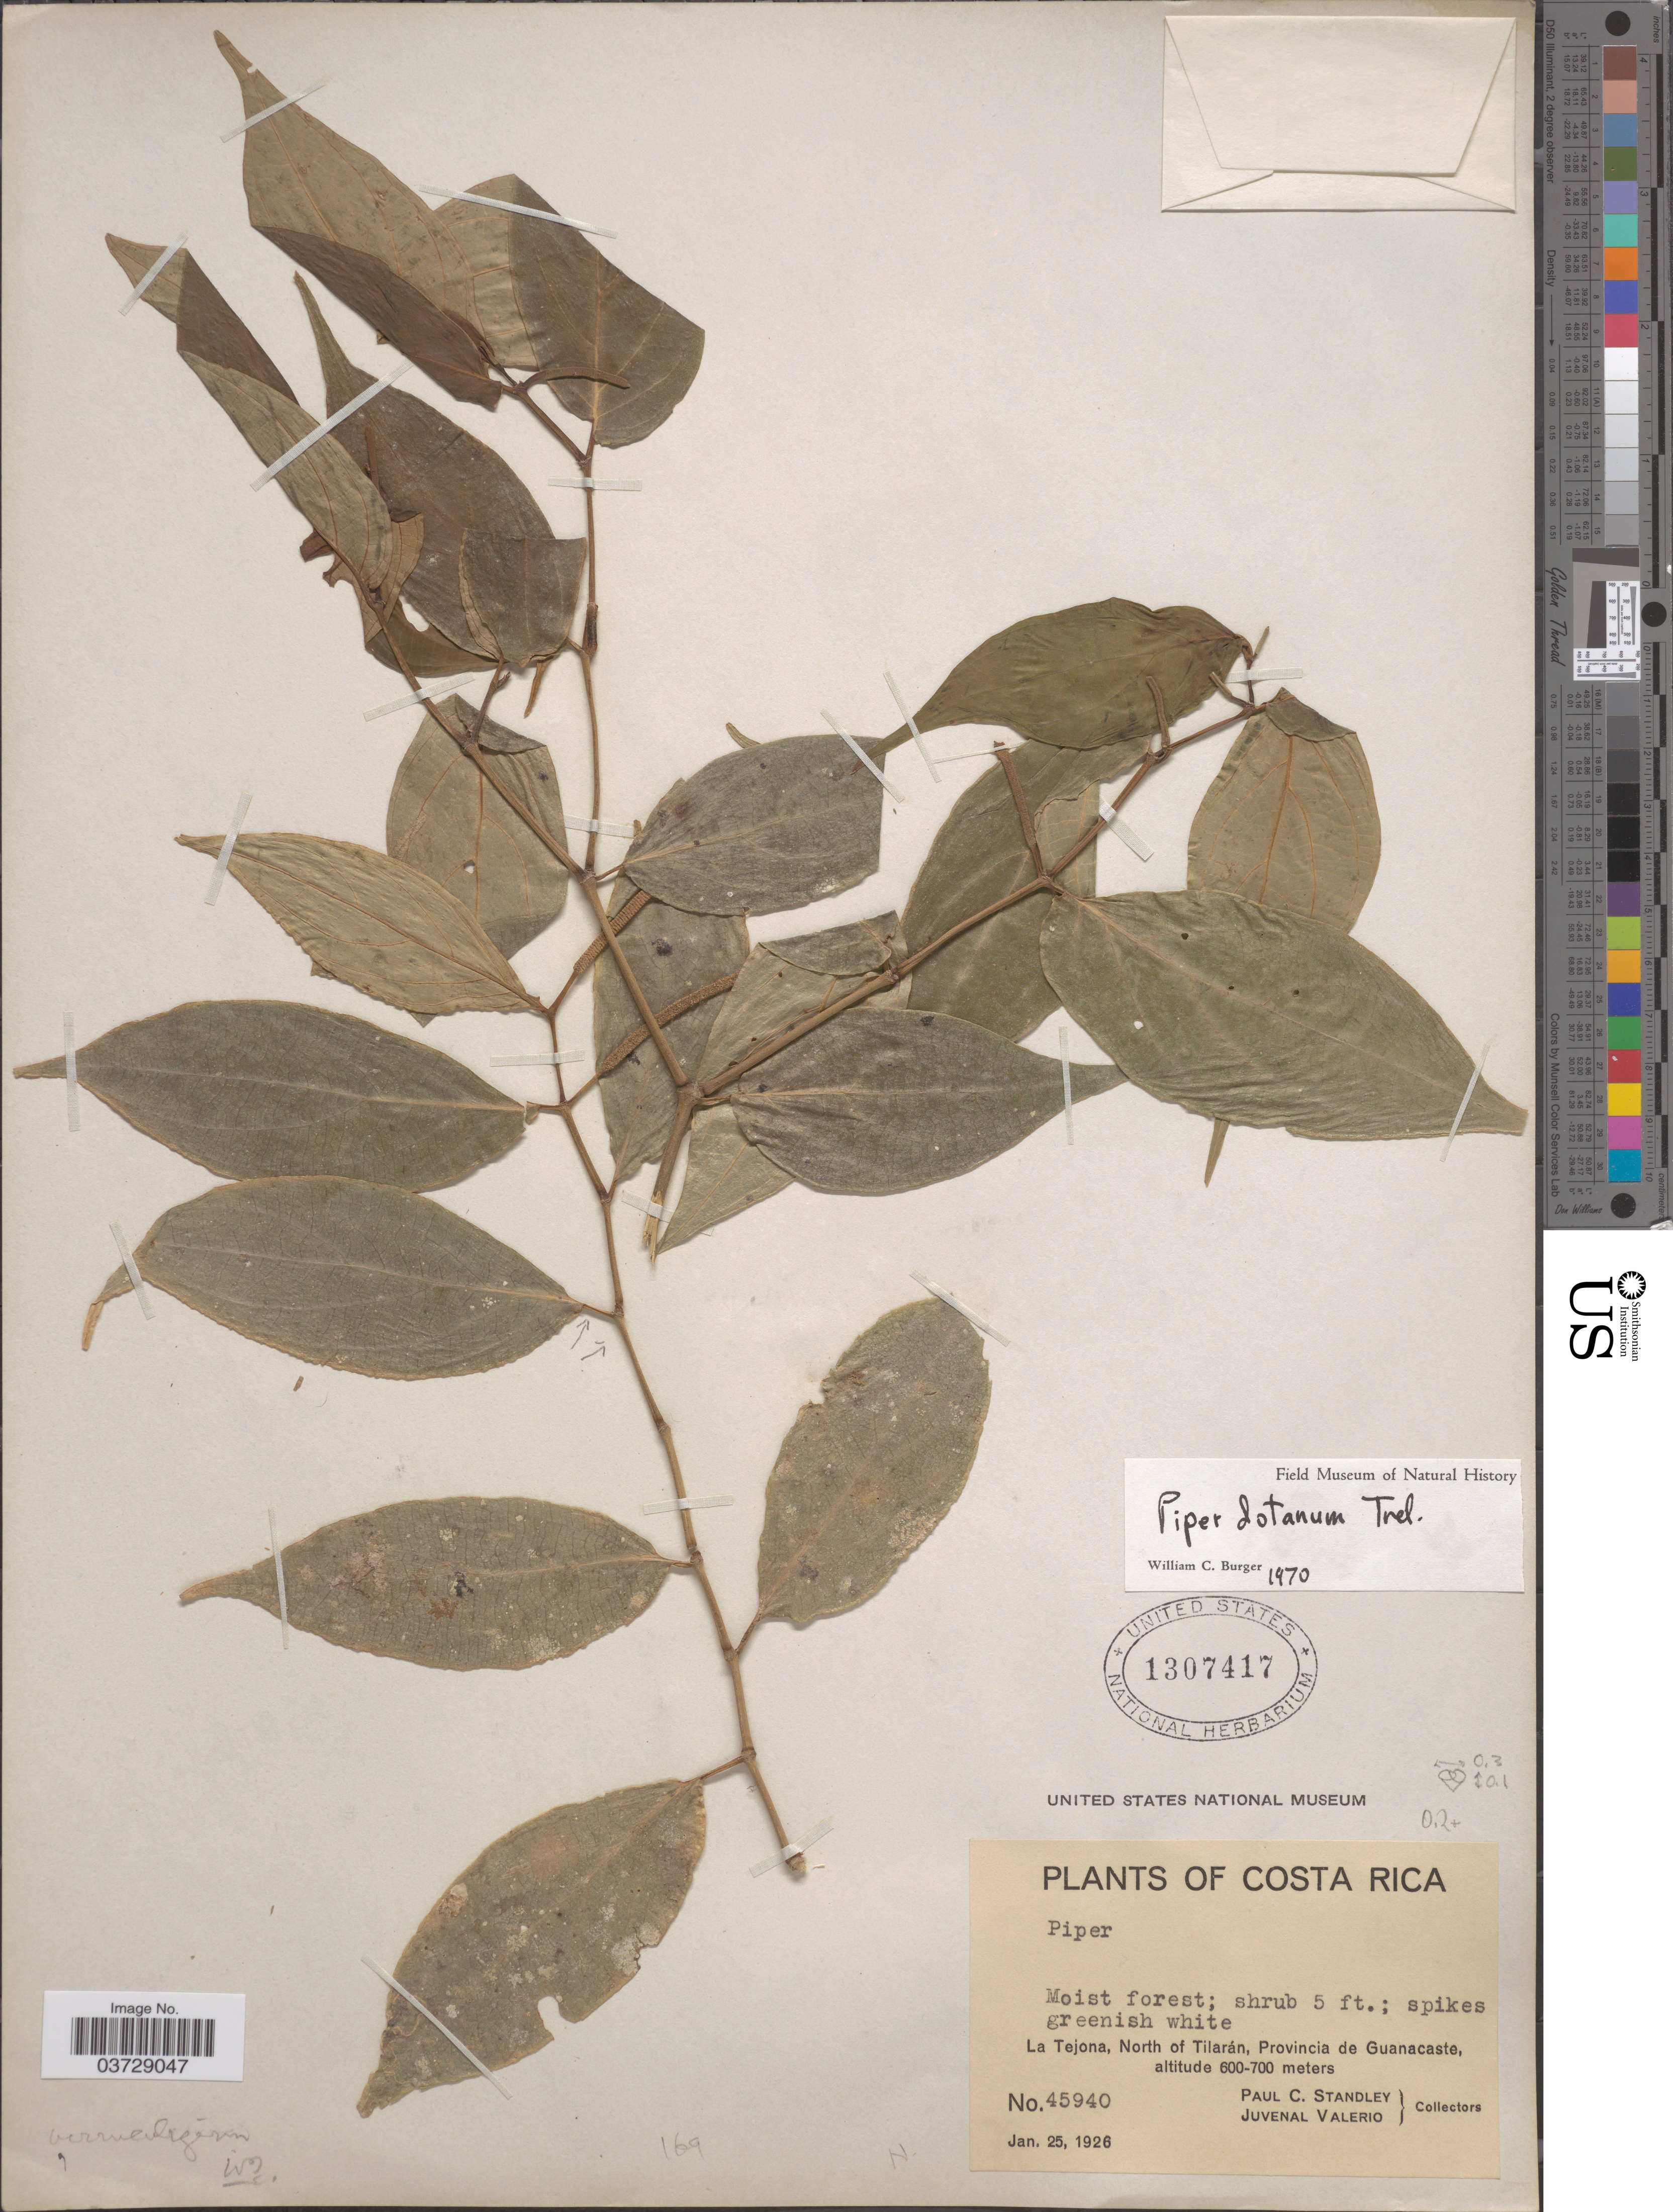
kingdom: Plantae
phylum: Tracheophyta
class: Magnoliopsida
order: Piperales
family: Piperaceae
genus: Piper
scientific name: Piper dotanum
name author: Trel.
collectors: P. C. Standley & J. Valerio R.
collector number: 45940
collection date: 1926-01-25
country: Costa Rica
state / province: Guanacaste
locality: La Tejona, North of Tilarán.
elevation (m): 600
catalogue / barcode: US 1307417